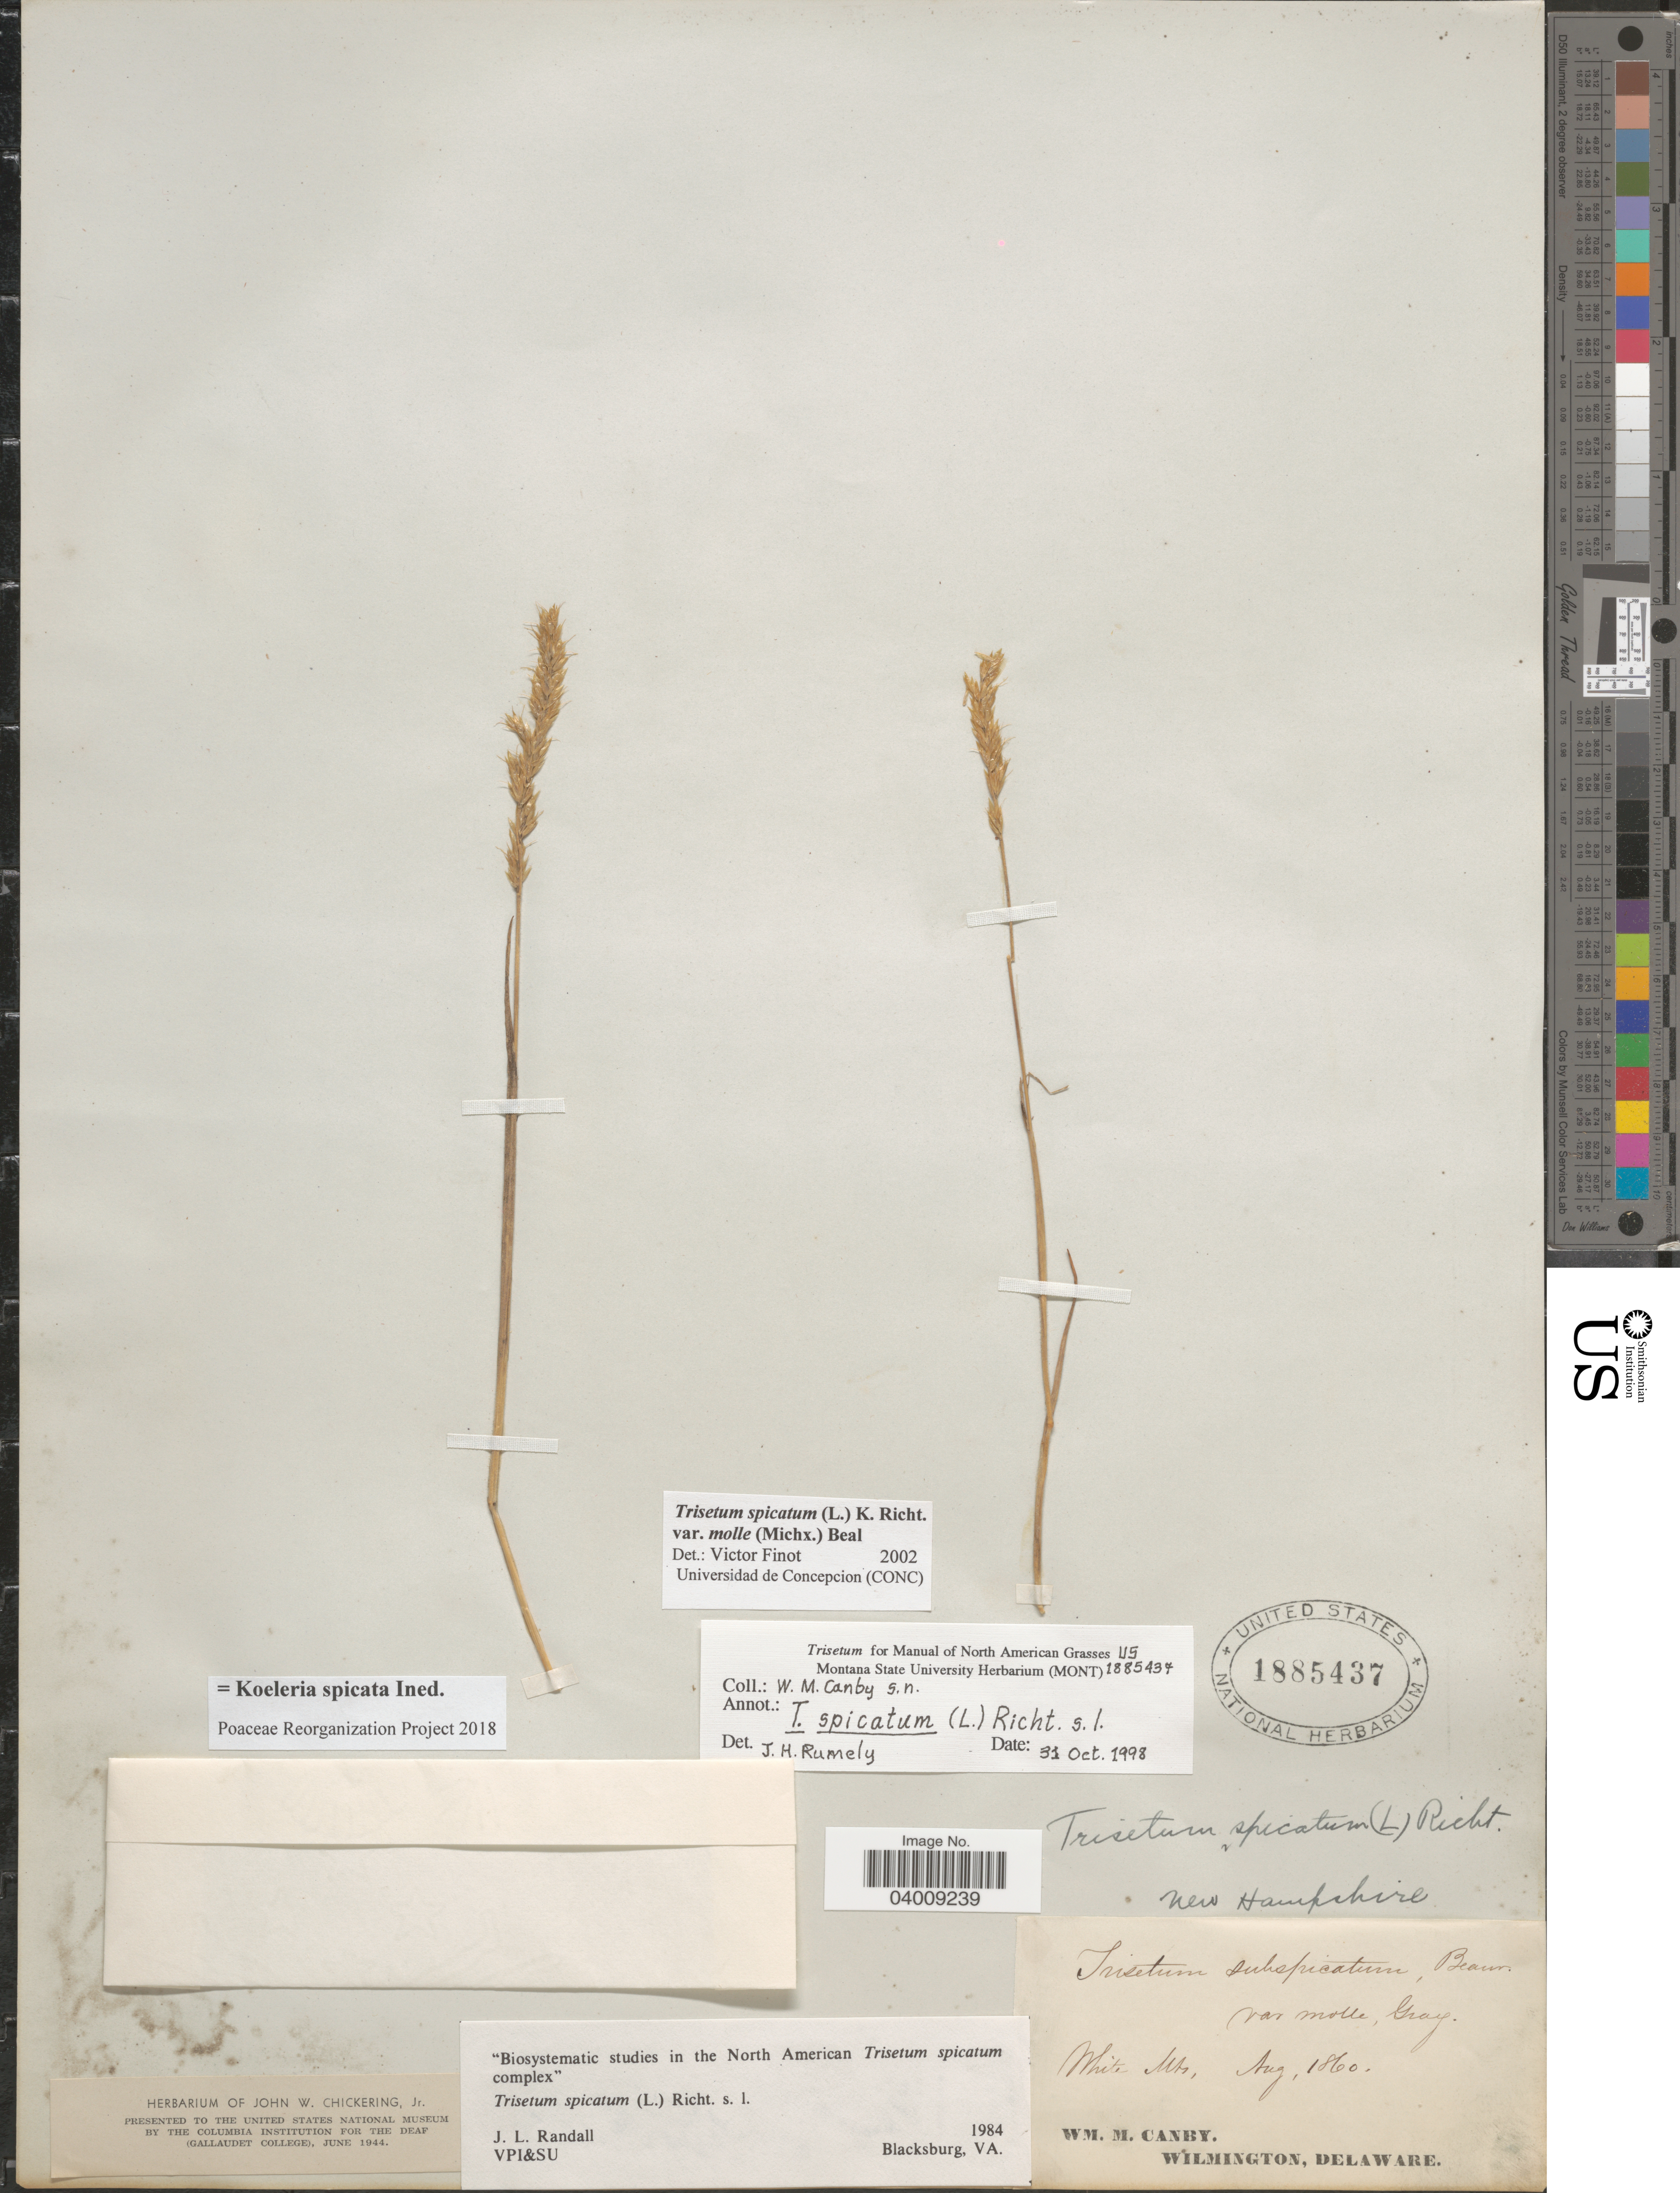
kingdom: Plantae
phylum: Tracheophyta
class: Liliopsida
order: Poales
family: Poaceae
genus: Koeleria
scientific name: Koeleria spicata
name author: (L.) Barberá et al.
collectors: W. M. Canby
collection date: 1860-08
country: United States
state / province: New Hampshire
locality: White Mts.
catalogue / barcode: US 1885437